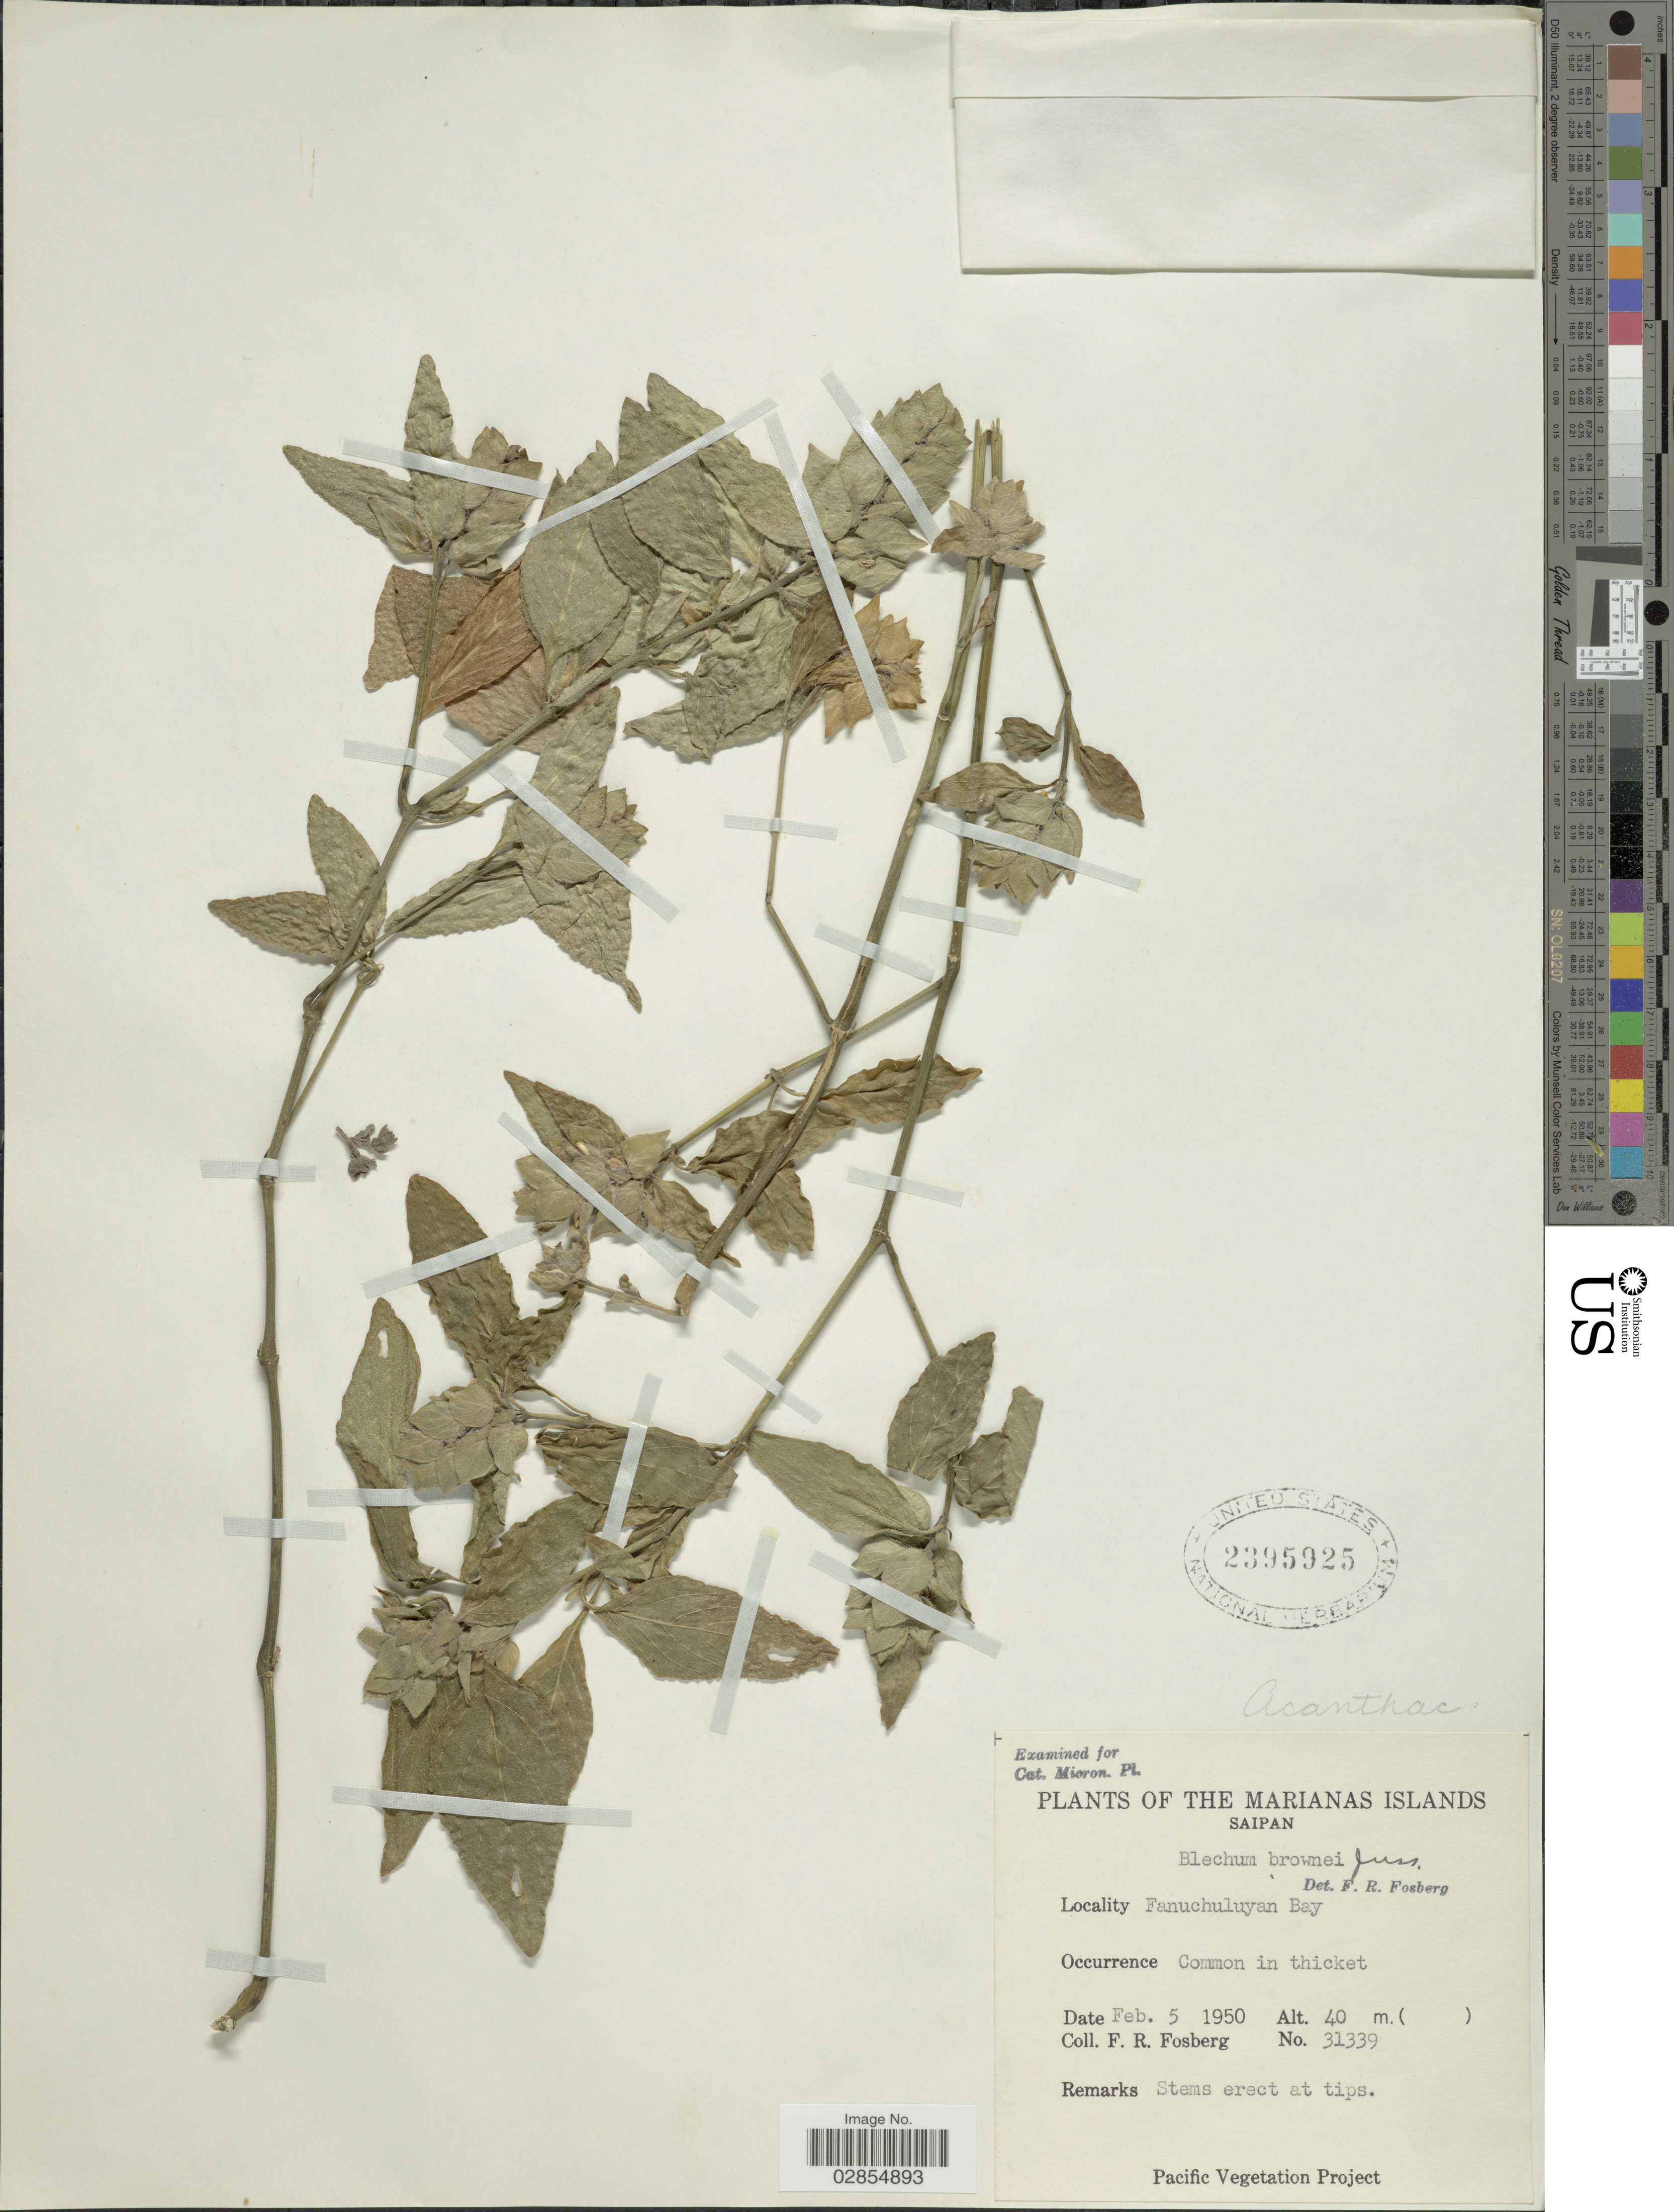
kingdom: Plantae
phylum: Tracheophyta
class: Magnoliopsida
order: Lamiales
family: Acanthaceae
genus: Blechum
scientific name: Blechum pyramidatum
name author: (Lam.) Urb.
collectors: F. R. Fosberg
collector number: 31339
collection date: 1950-02-05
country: Northern Mariana Islands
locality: Marianas Islands. Saipan. Fanuchuluyan Bay.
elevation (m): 40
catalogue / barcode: US 2395925